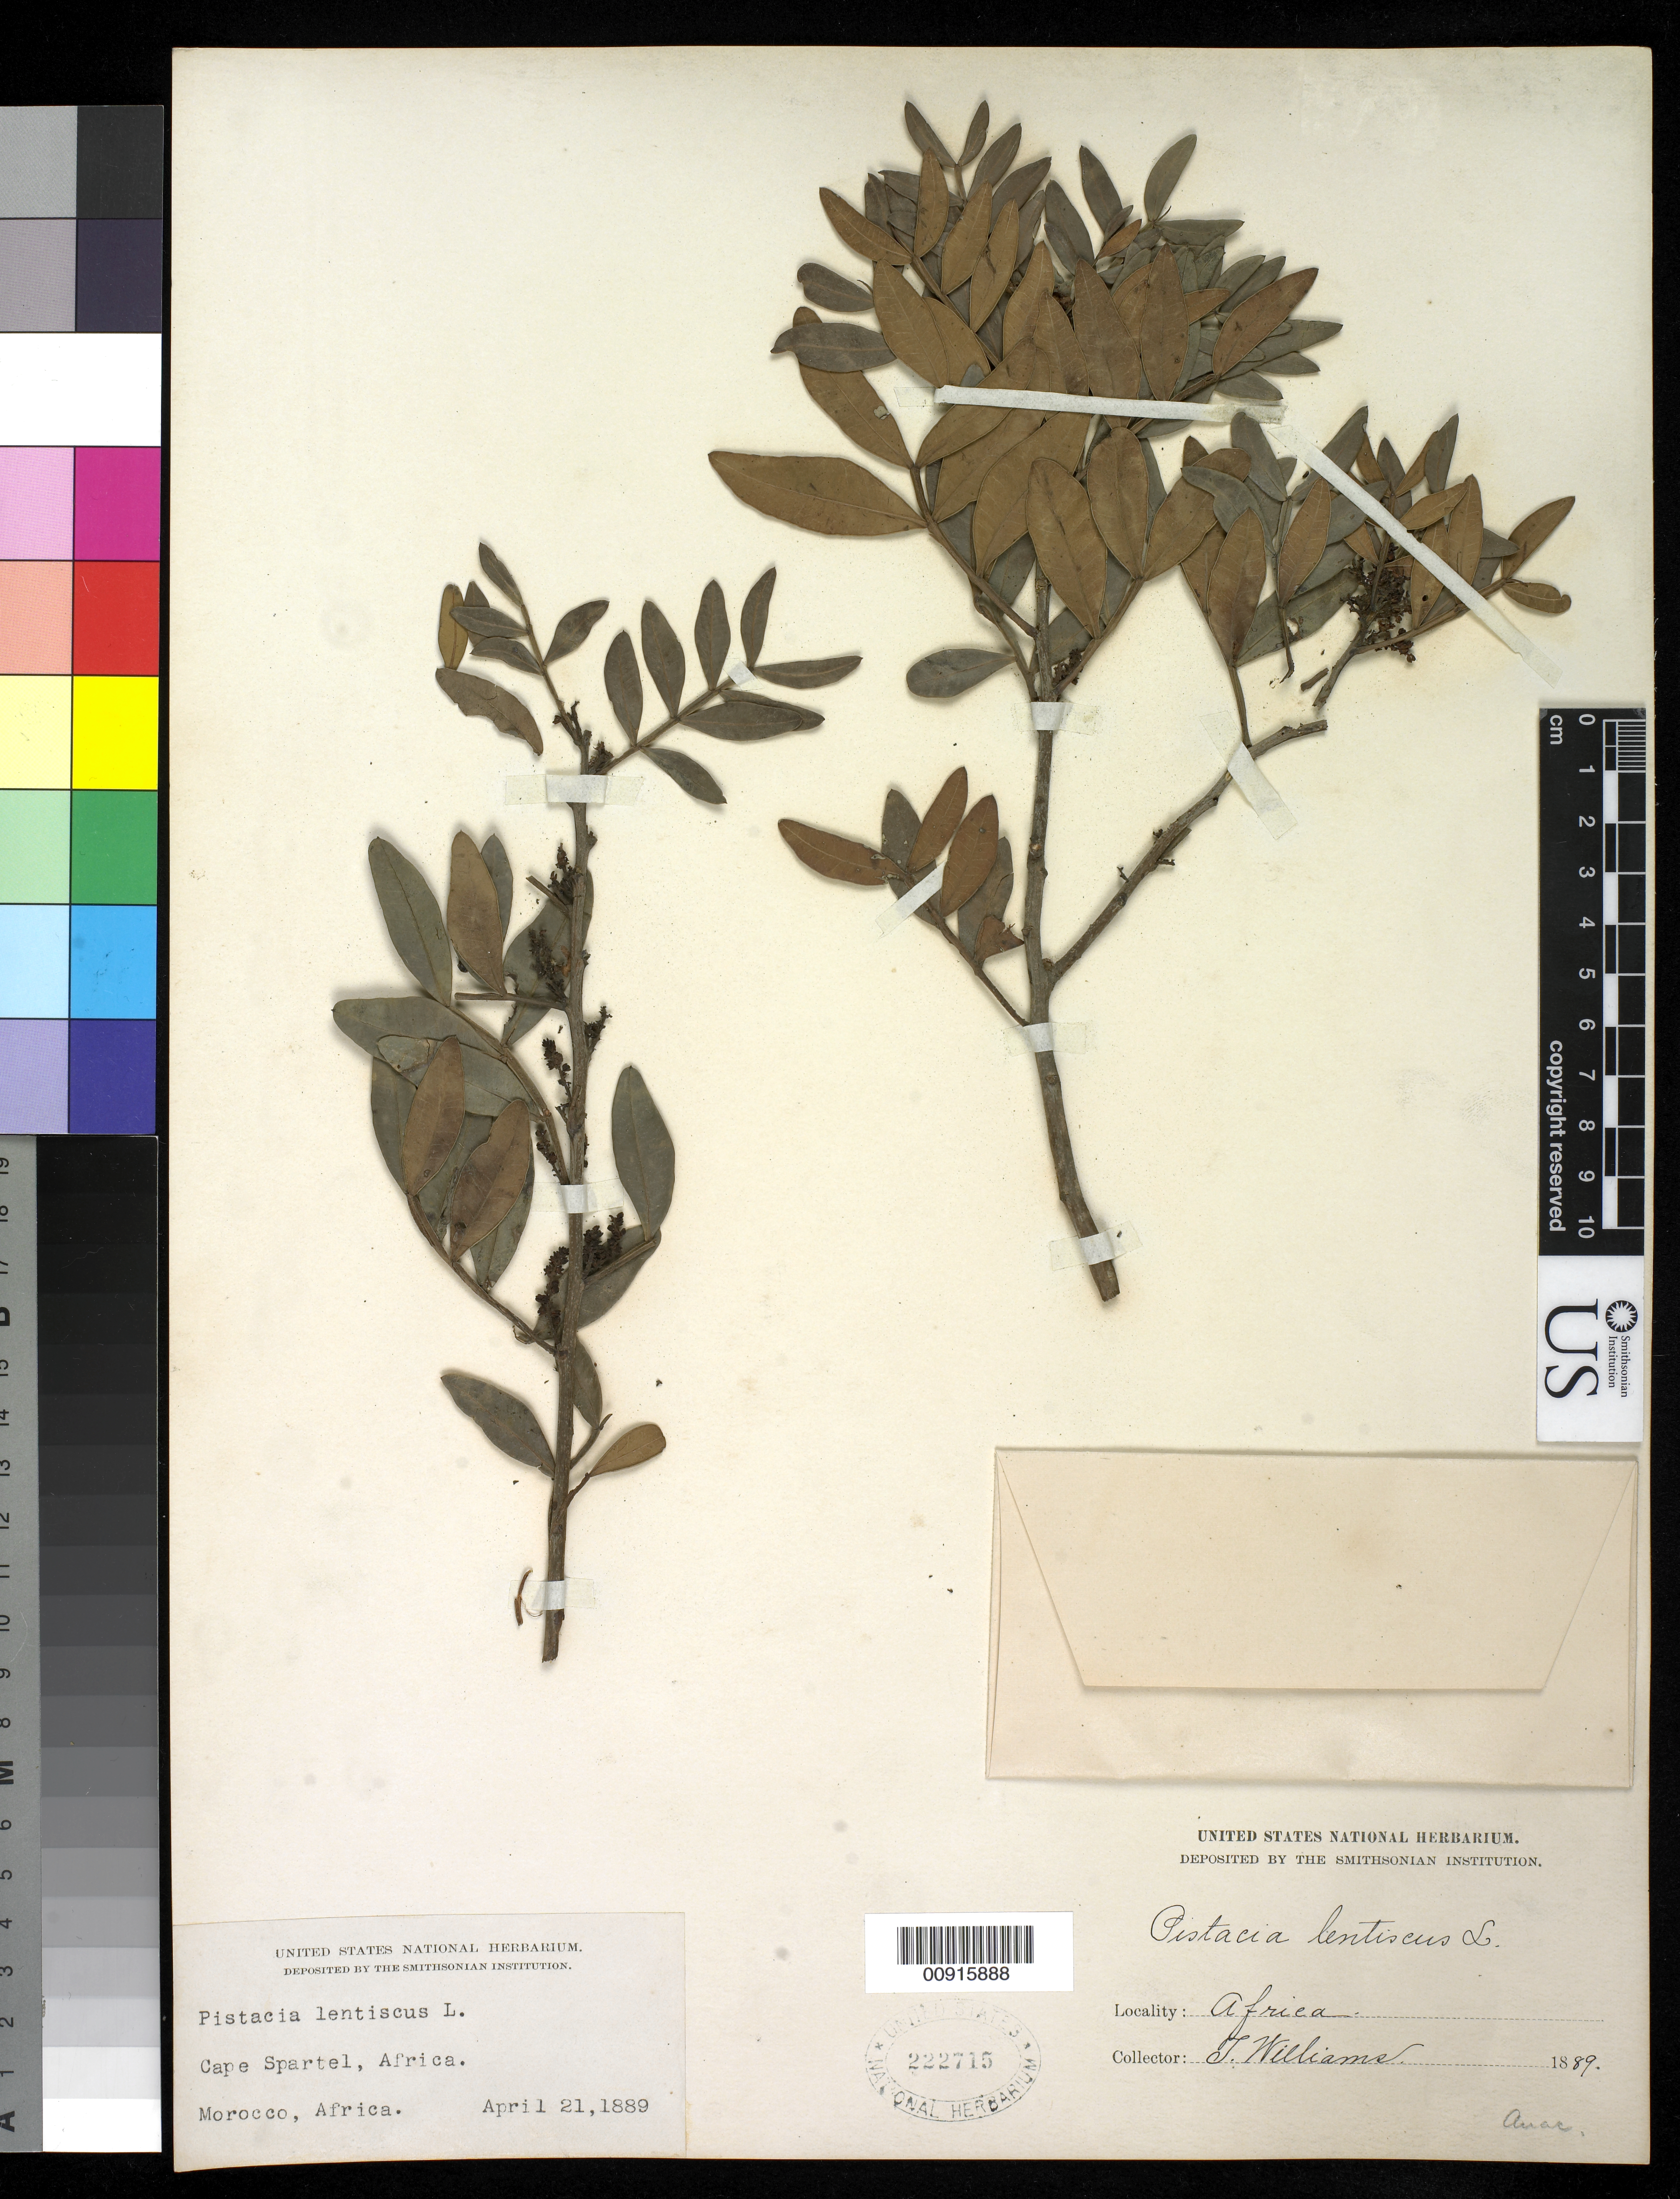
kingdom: Plantae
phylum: Tracheophyta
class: Magnoliopsida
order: Sapindales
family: Anacardiaceae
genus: Pistacia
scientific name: Pistacia lentiscus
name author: L.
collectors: T. Williams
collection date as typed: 21 Apr 1889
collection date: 1889-04-21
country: Morocco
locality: Cape Spartel, Africa.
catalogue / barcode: US 222715